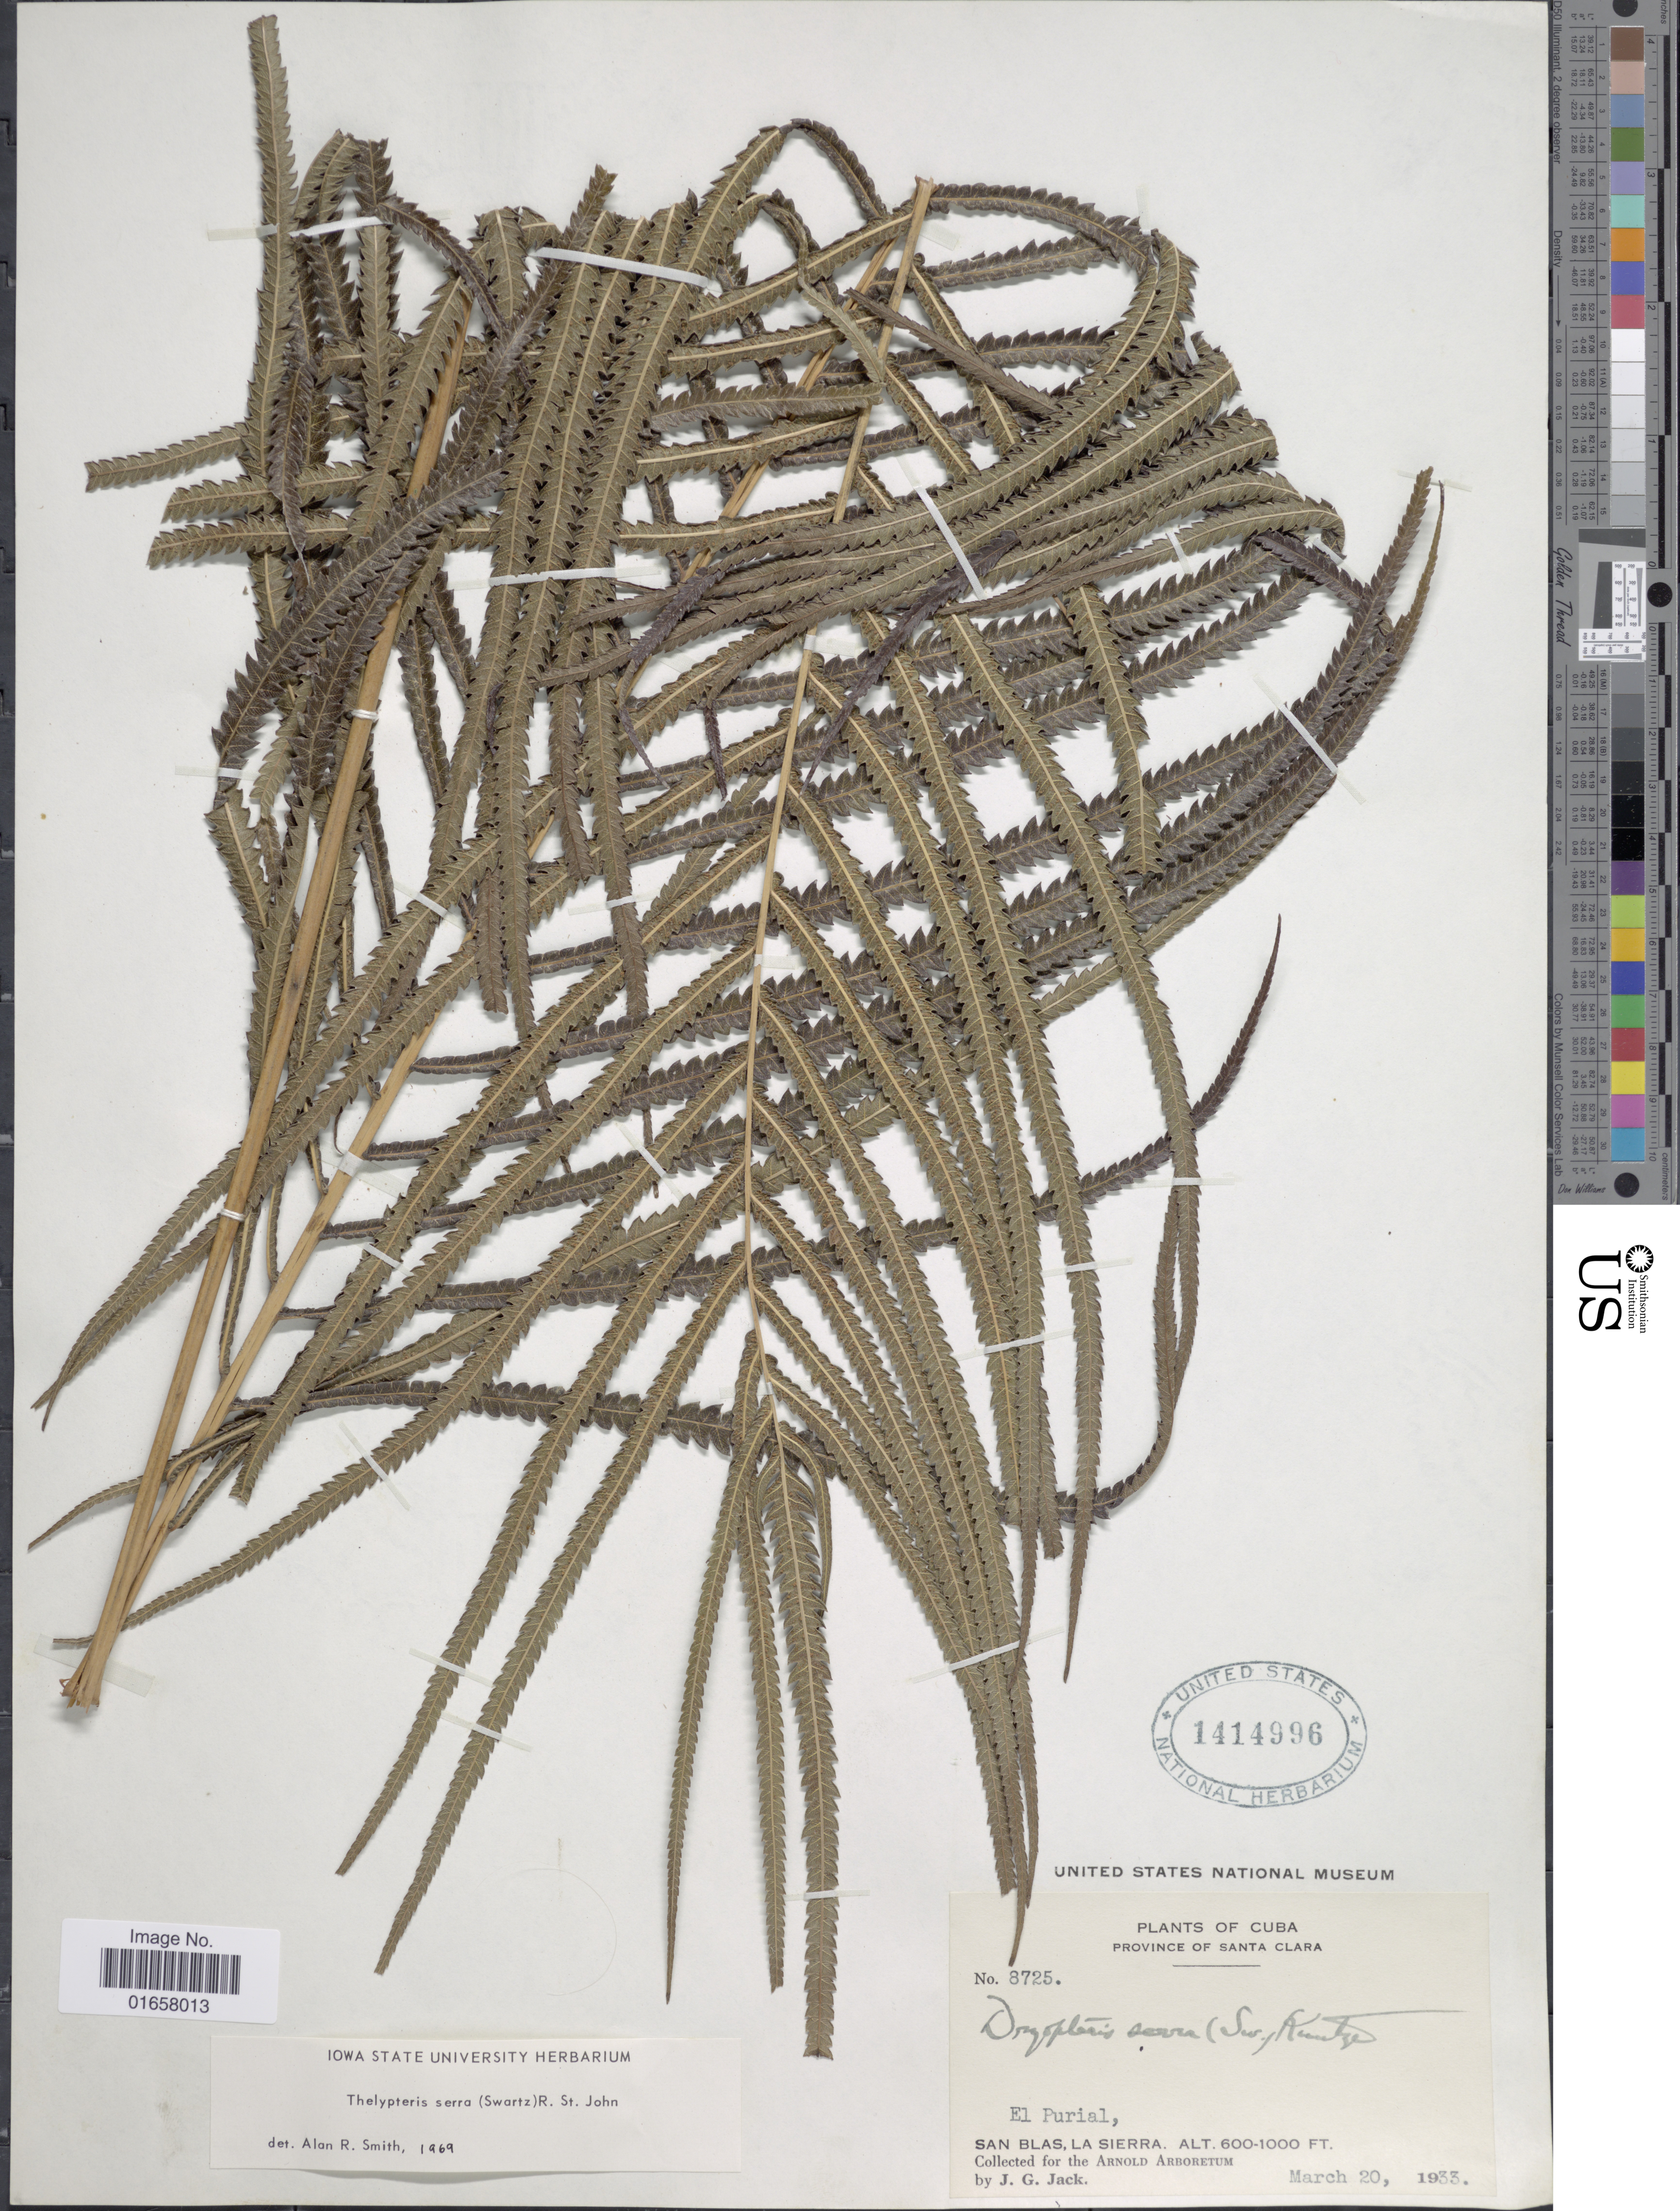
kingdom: Plantae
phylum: Tracheophyta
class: Polypodiopsida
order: Polypodiales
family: Thelypteridaceae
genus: Christella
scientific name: Christella serra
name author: (Sw.) Holttum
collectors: J. G. Jack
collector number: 8725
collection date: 1933-03-20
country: Cuba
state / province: Las Villas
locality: Cuba, Province of Santa Clara, El Purial, San Blas, La Sierra.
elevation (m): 183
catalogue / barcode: US 1414996